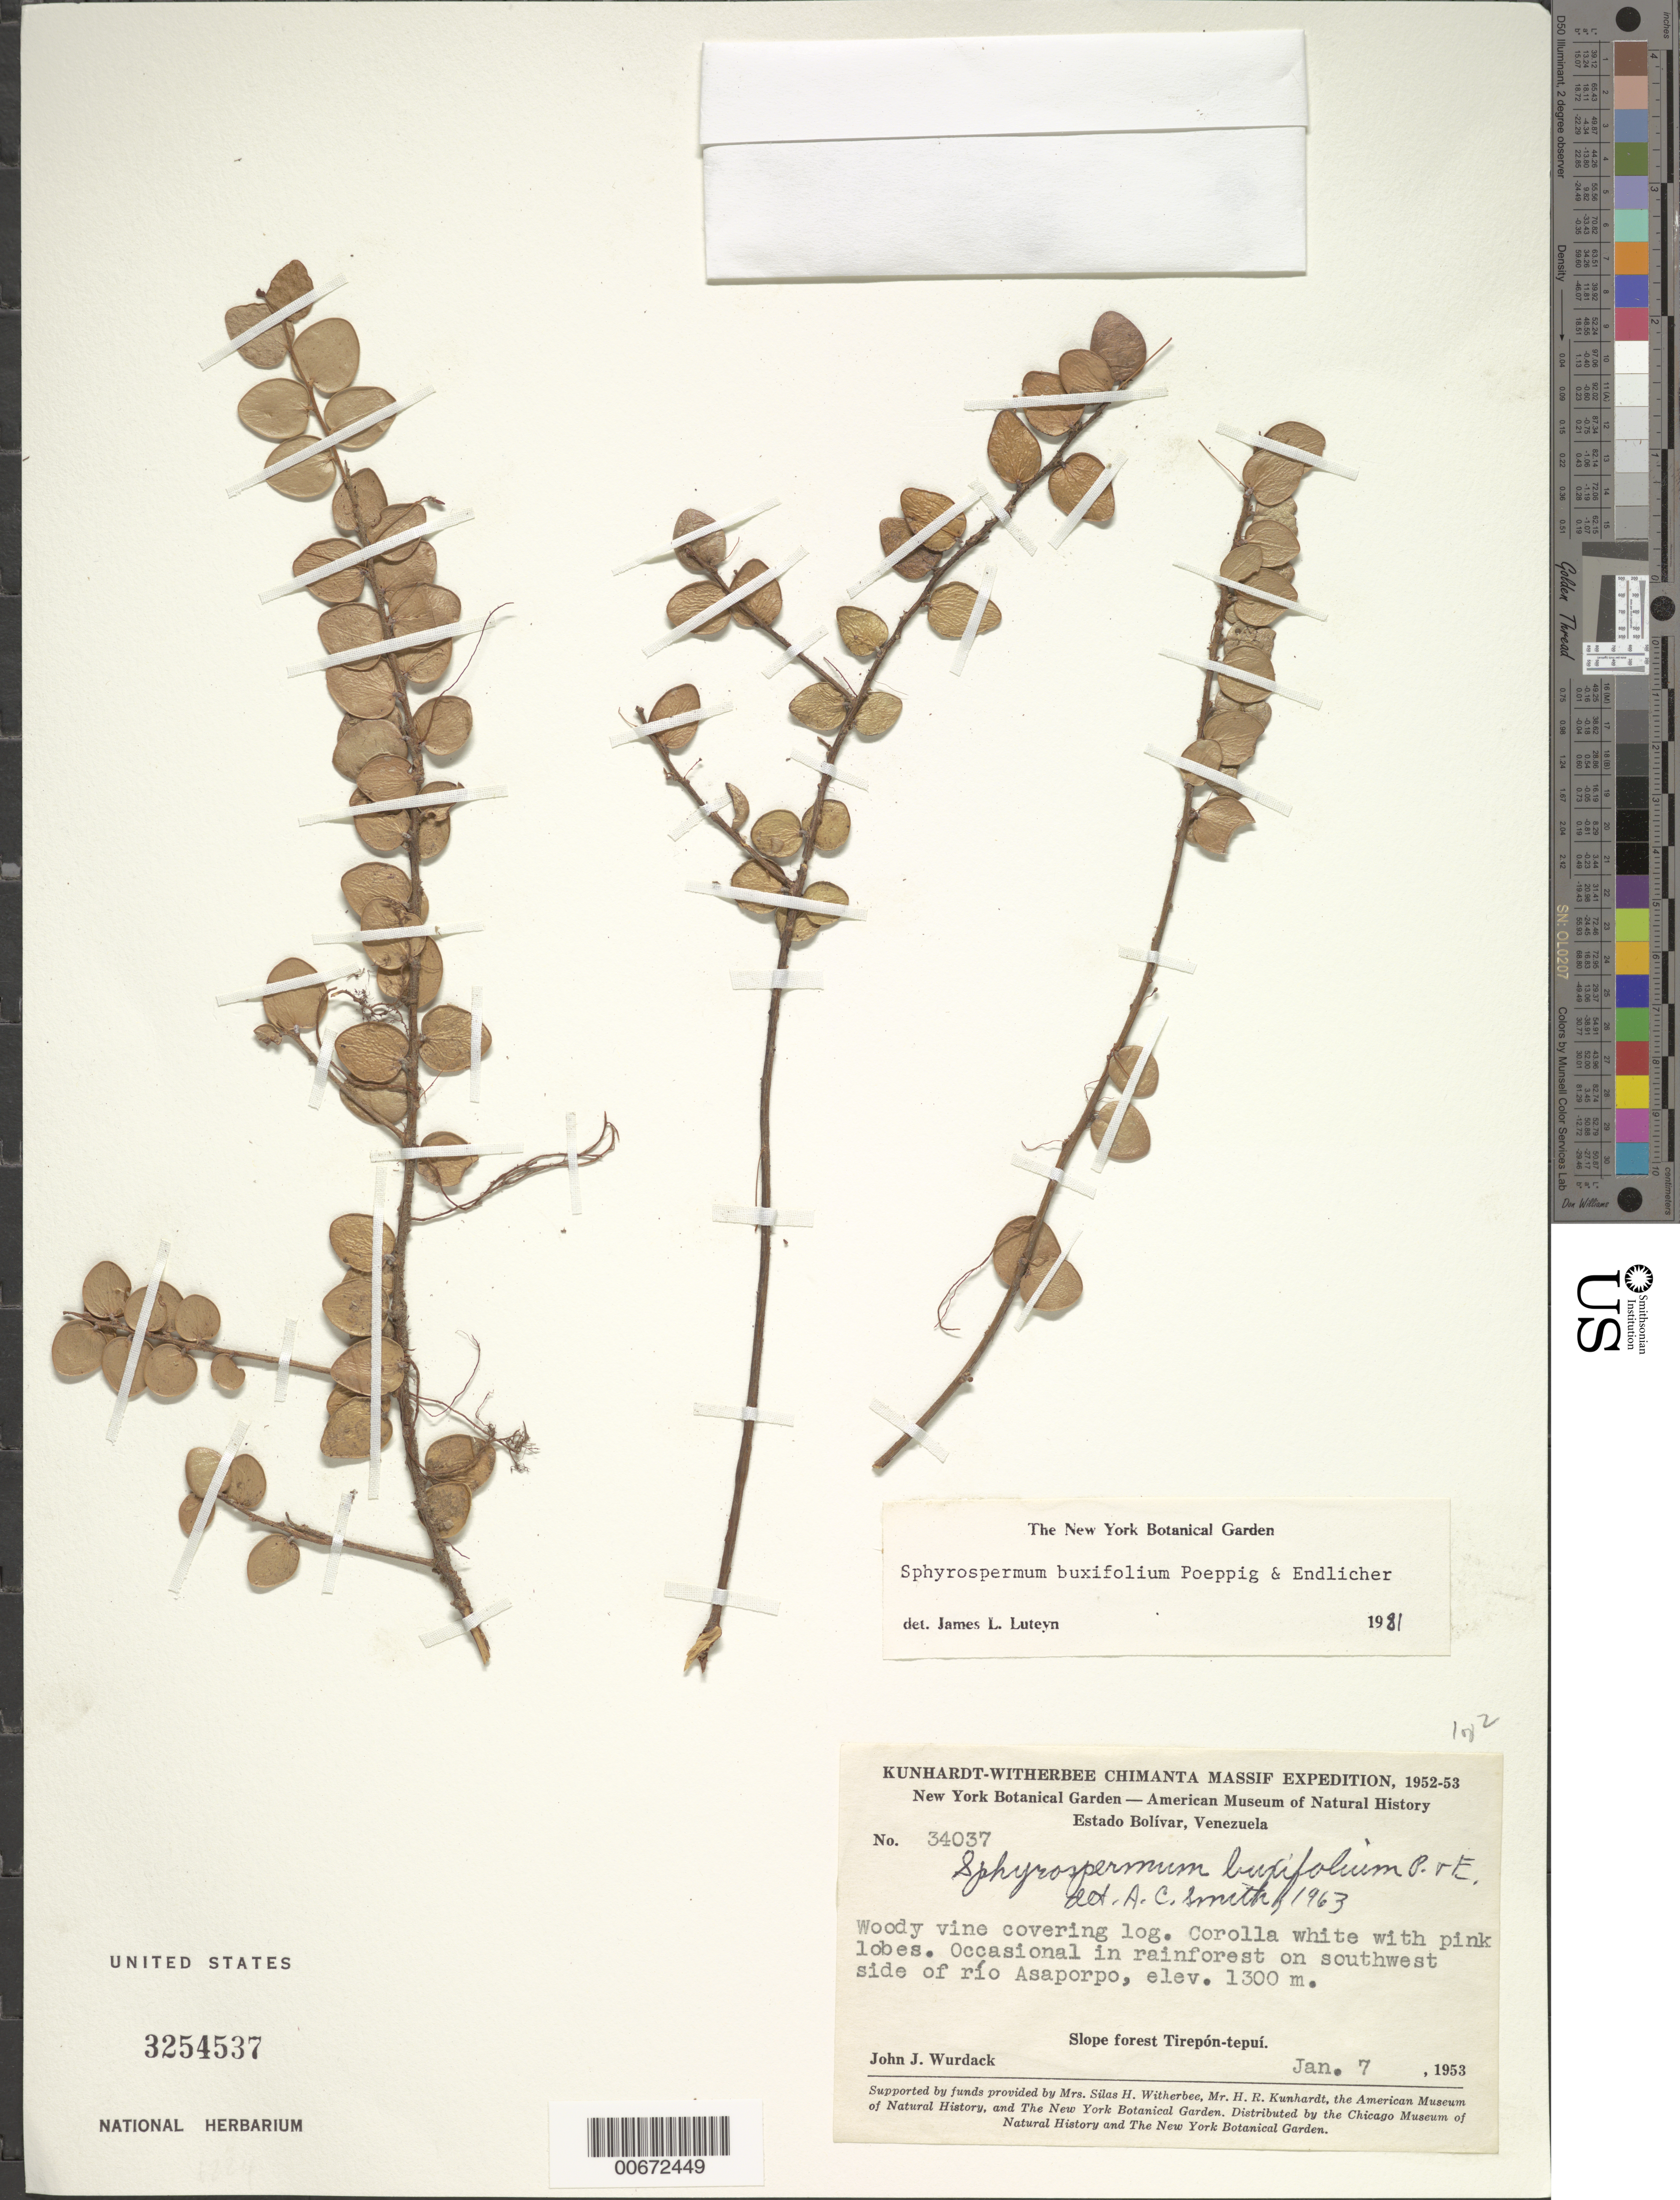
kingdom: Plantae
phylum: Tracheophyta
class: Magnoliopsida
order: Ericales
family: Ericaceae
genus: Sphyrospermum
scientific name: Sphyrospermum buxifolium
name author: Poepp. & Endl.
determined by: Luteyn, J. L.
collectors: J. J. Wurdack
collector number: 34037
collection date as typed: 7-Jan-53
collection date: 1953-01-07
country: Venezuela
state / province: Bolívar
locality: Tirepón-tepuí, Río Asaporpo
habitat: Rainforest on SW side of river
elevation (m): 1300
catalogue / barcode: US 3254537